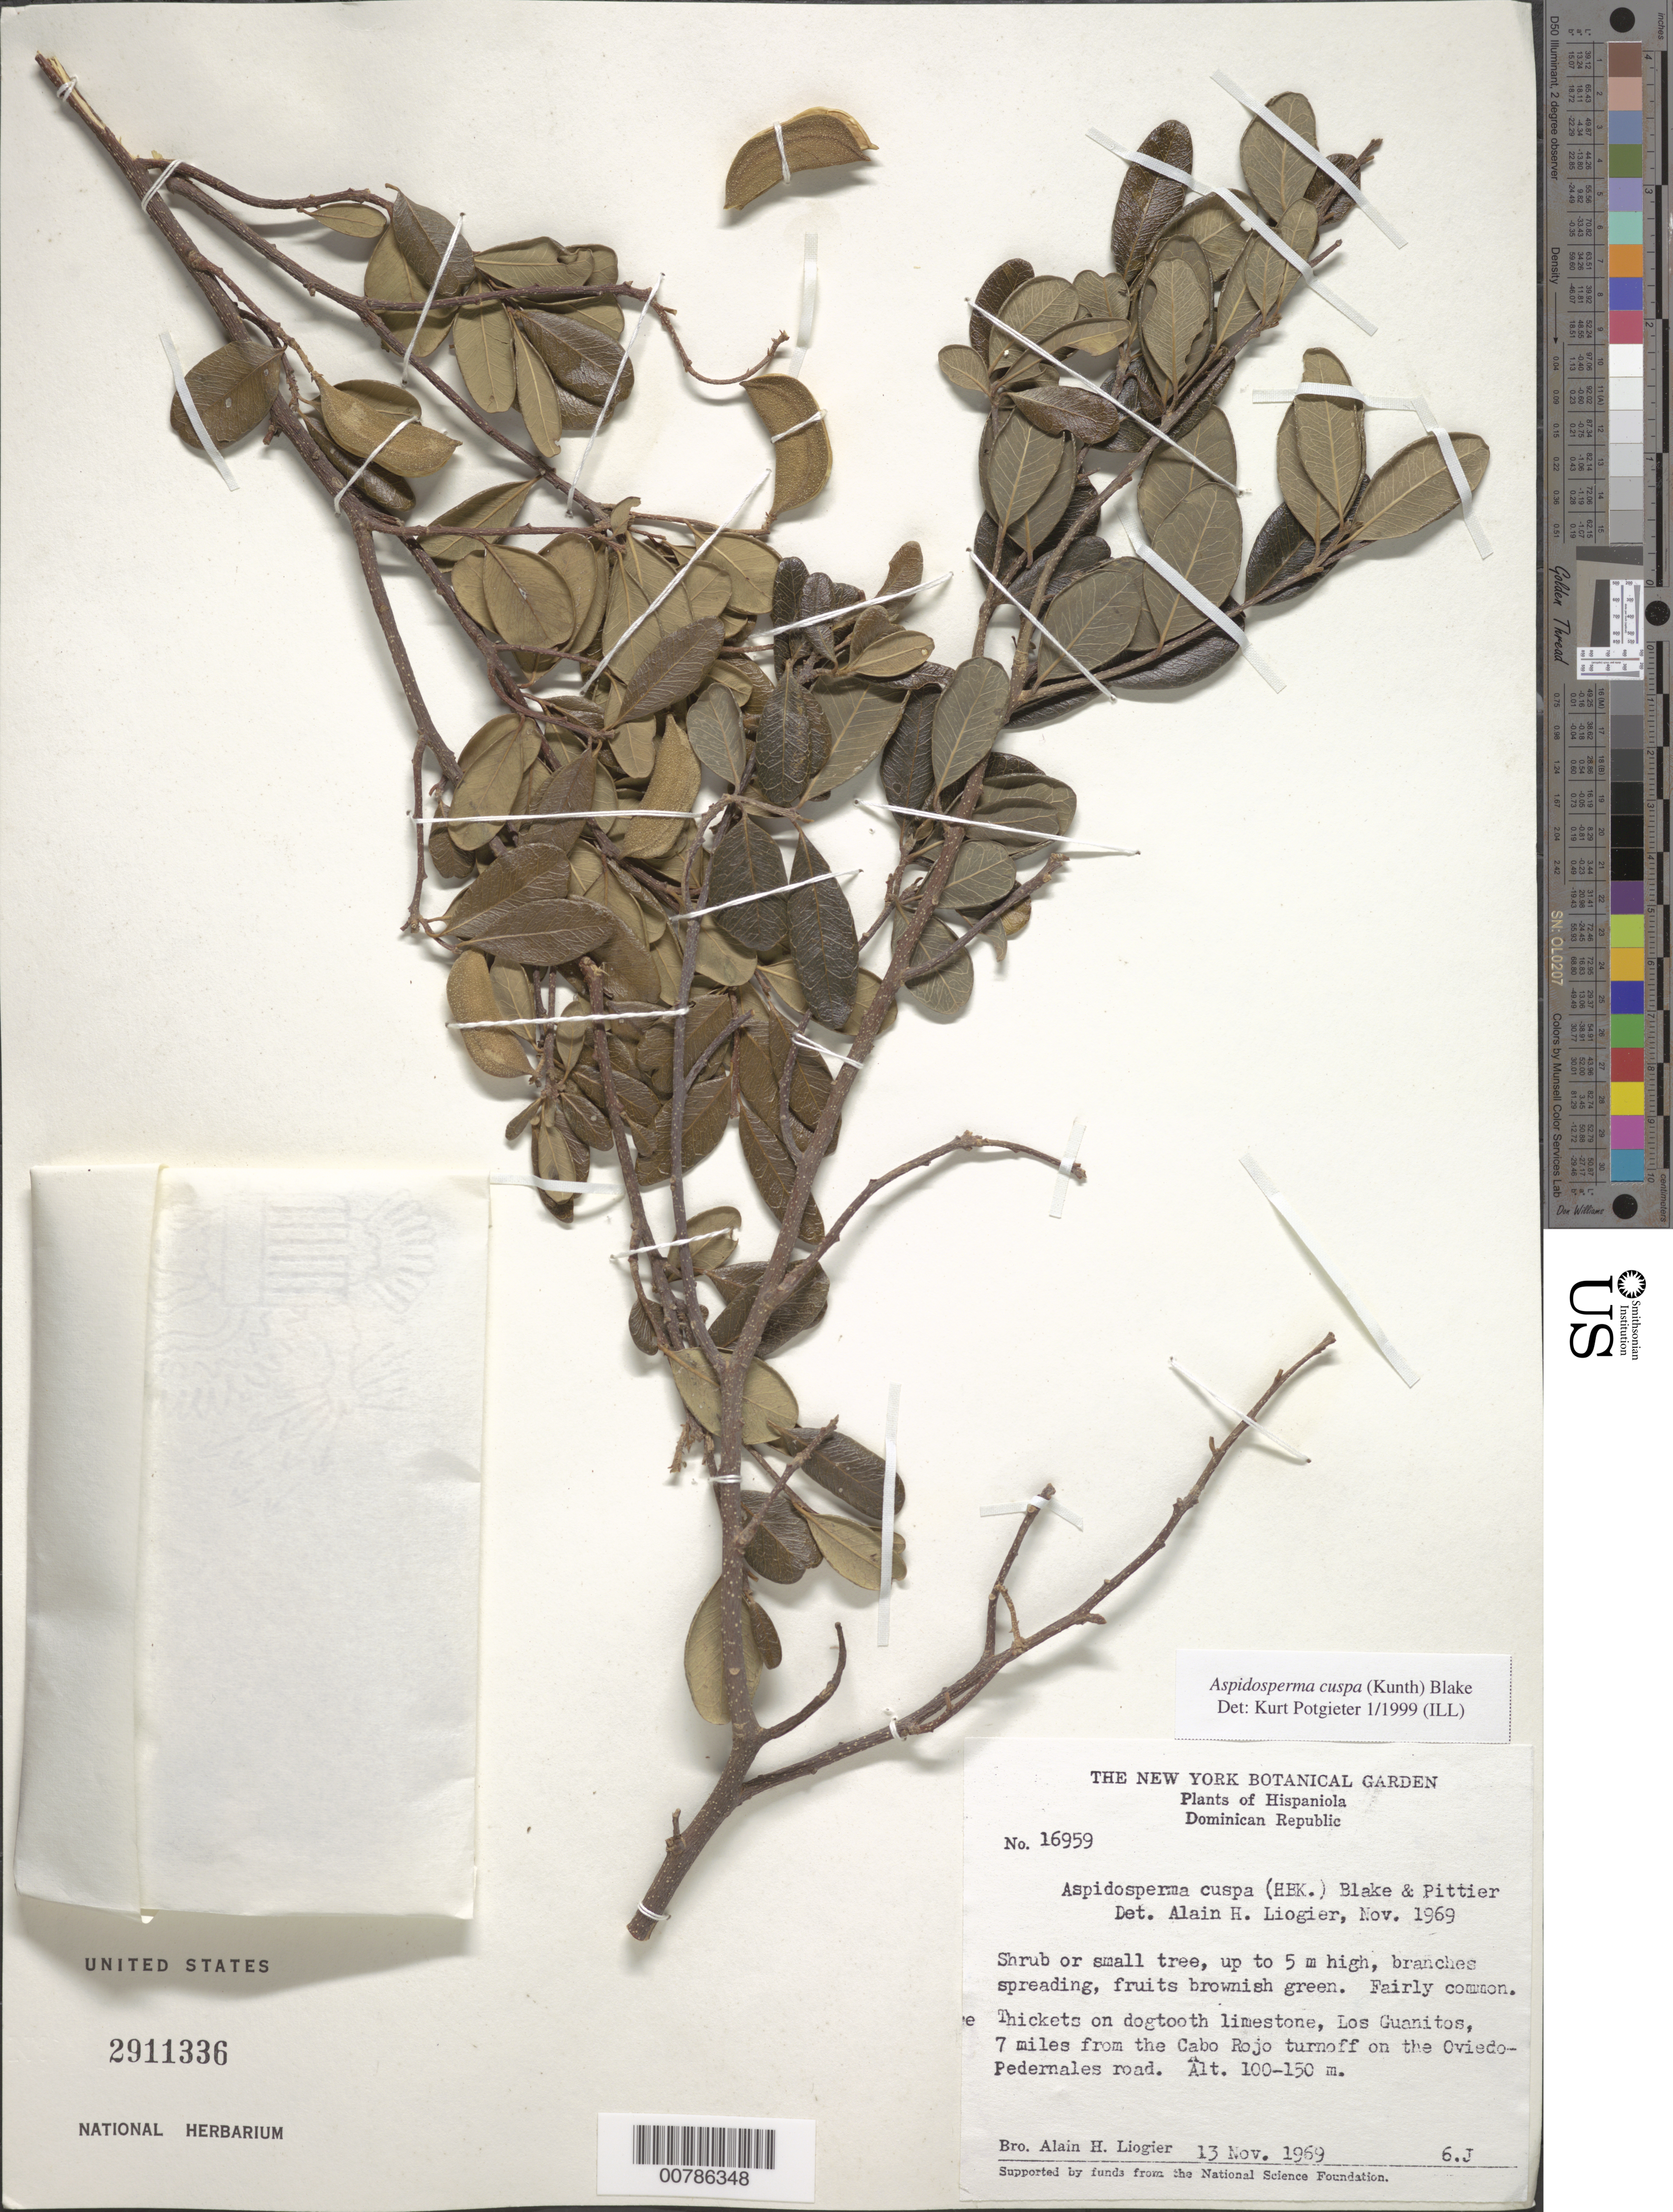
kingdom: Plantae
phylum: Tracheophyta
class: Magnoliopsida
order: Gentianales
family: Apocynaceae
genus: Aspidosperma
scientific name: Aspidosperma cuspa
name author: (Kunth) S.F. Blake ex Pittier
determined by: Potgieter, K.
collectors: A. H. Liogier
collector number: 16959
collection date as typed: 13 Nov 1969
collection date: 1969-11-13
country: Dominican Republic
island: Hispaniola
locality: Los Guanitos, 7 miles from Cabo Rojo turnoff on Oviedo-Pedernales road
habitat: Thickets on dogtooth limestone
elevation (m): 100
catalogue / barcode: US 2911336